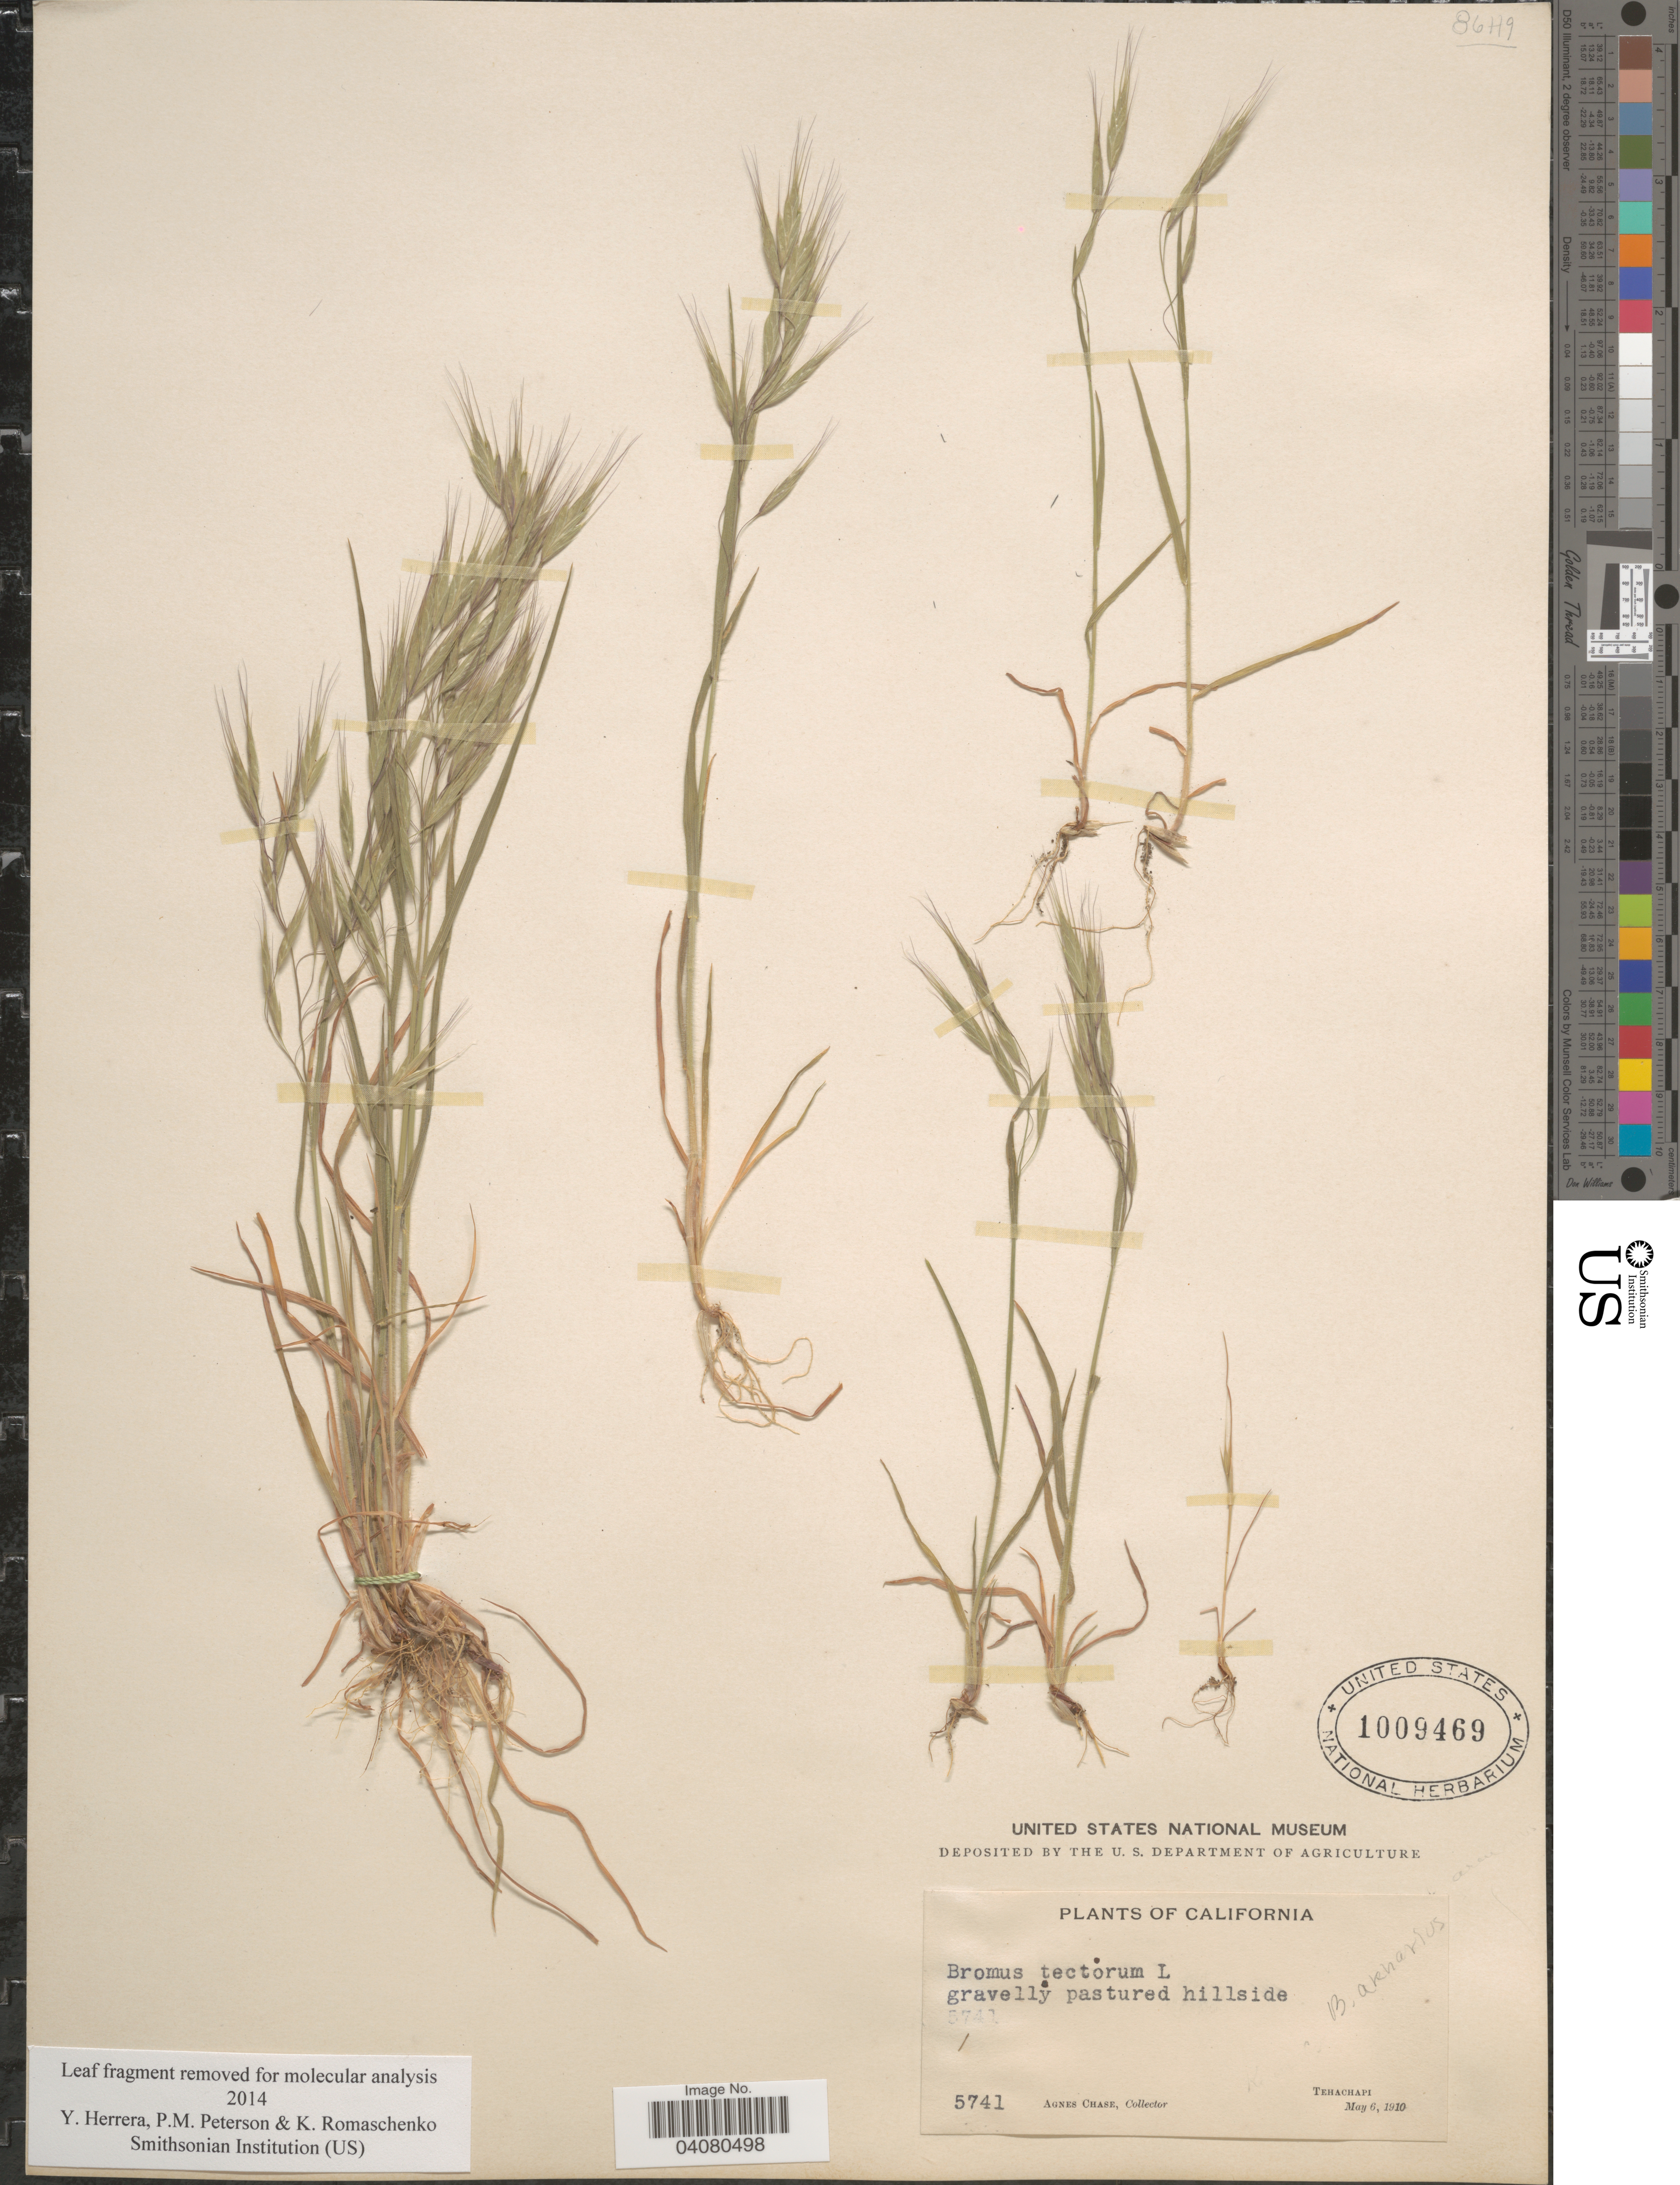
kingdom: Plantae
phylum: Tracheophyta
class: Liliopsida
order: Poales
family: Poaceae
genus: Bromus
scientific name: Bromus arizonicus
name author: (Shear) Stebbins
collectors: A. Chase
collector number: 5741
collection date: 1910-05-06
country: United States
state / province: California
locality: Tehachapi.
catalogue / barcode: US 1009469